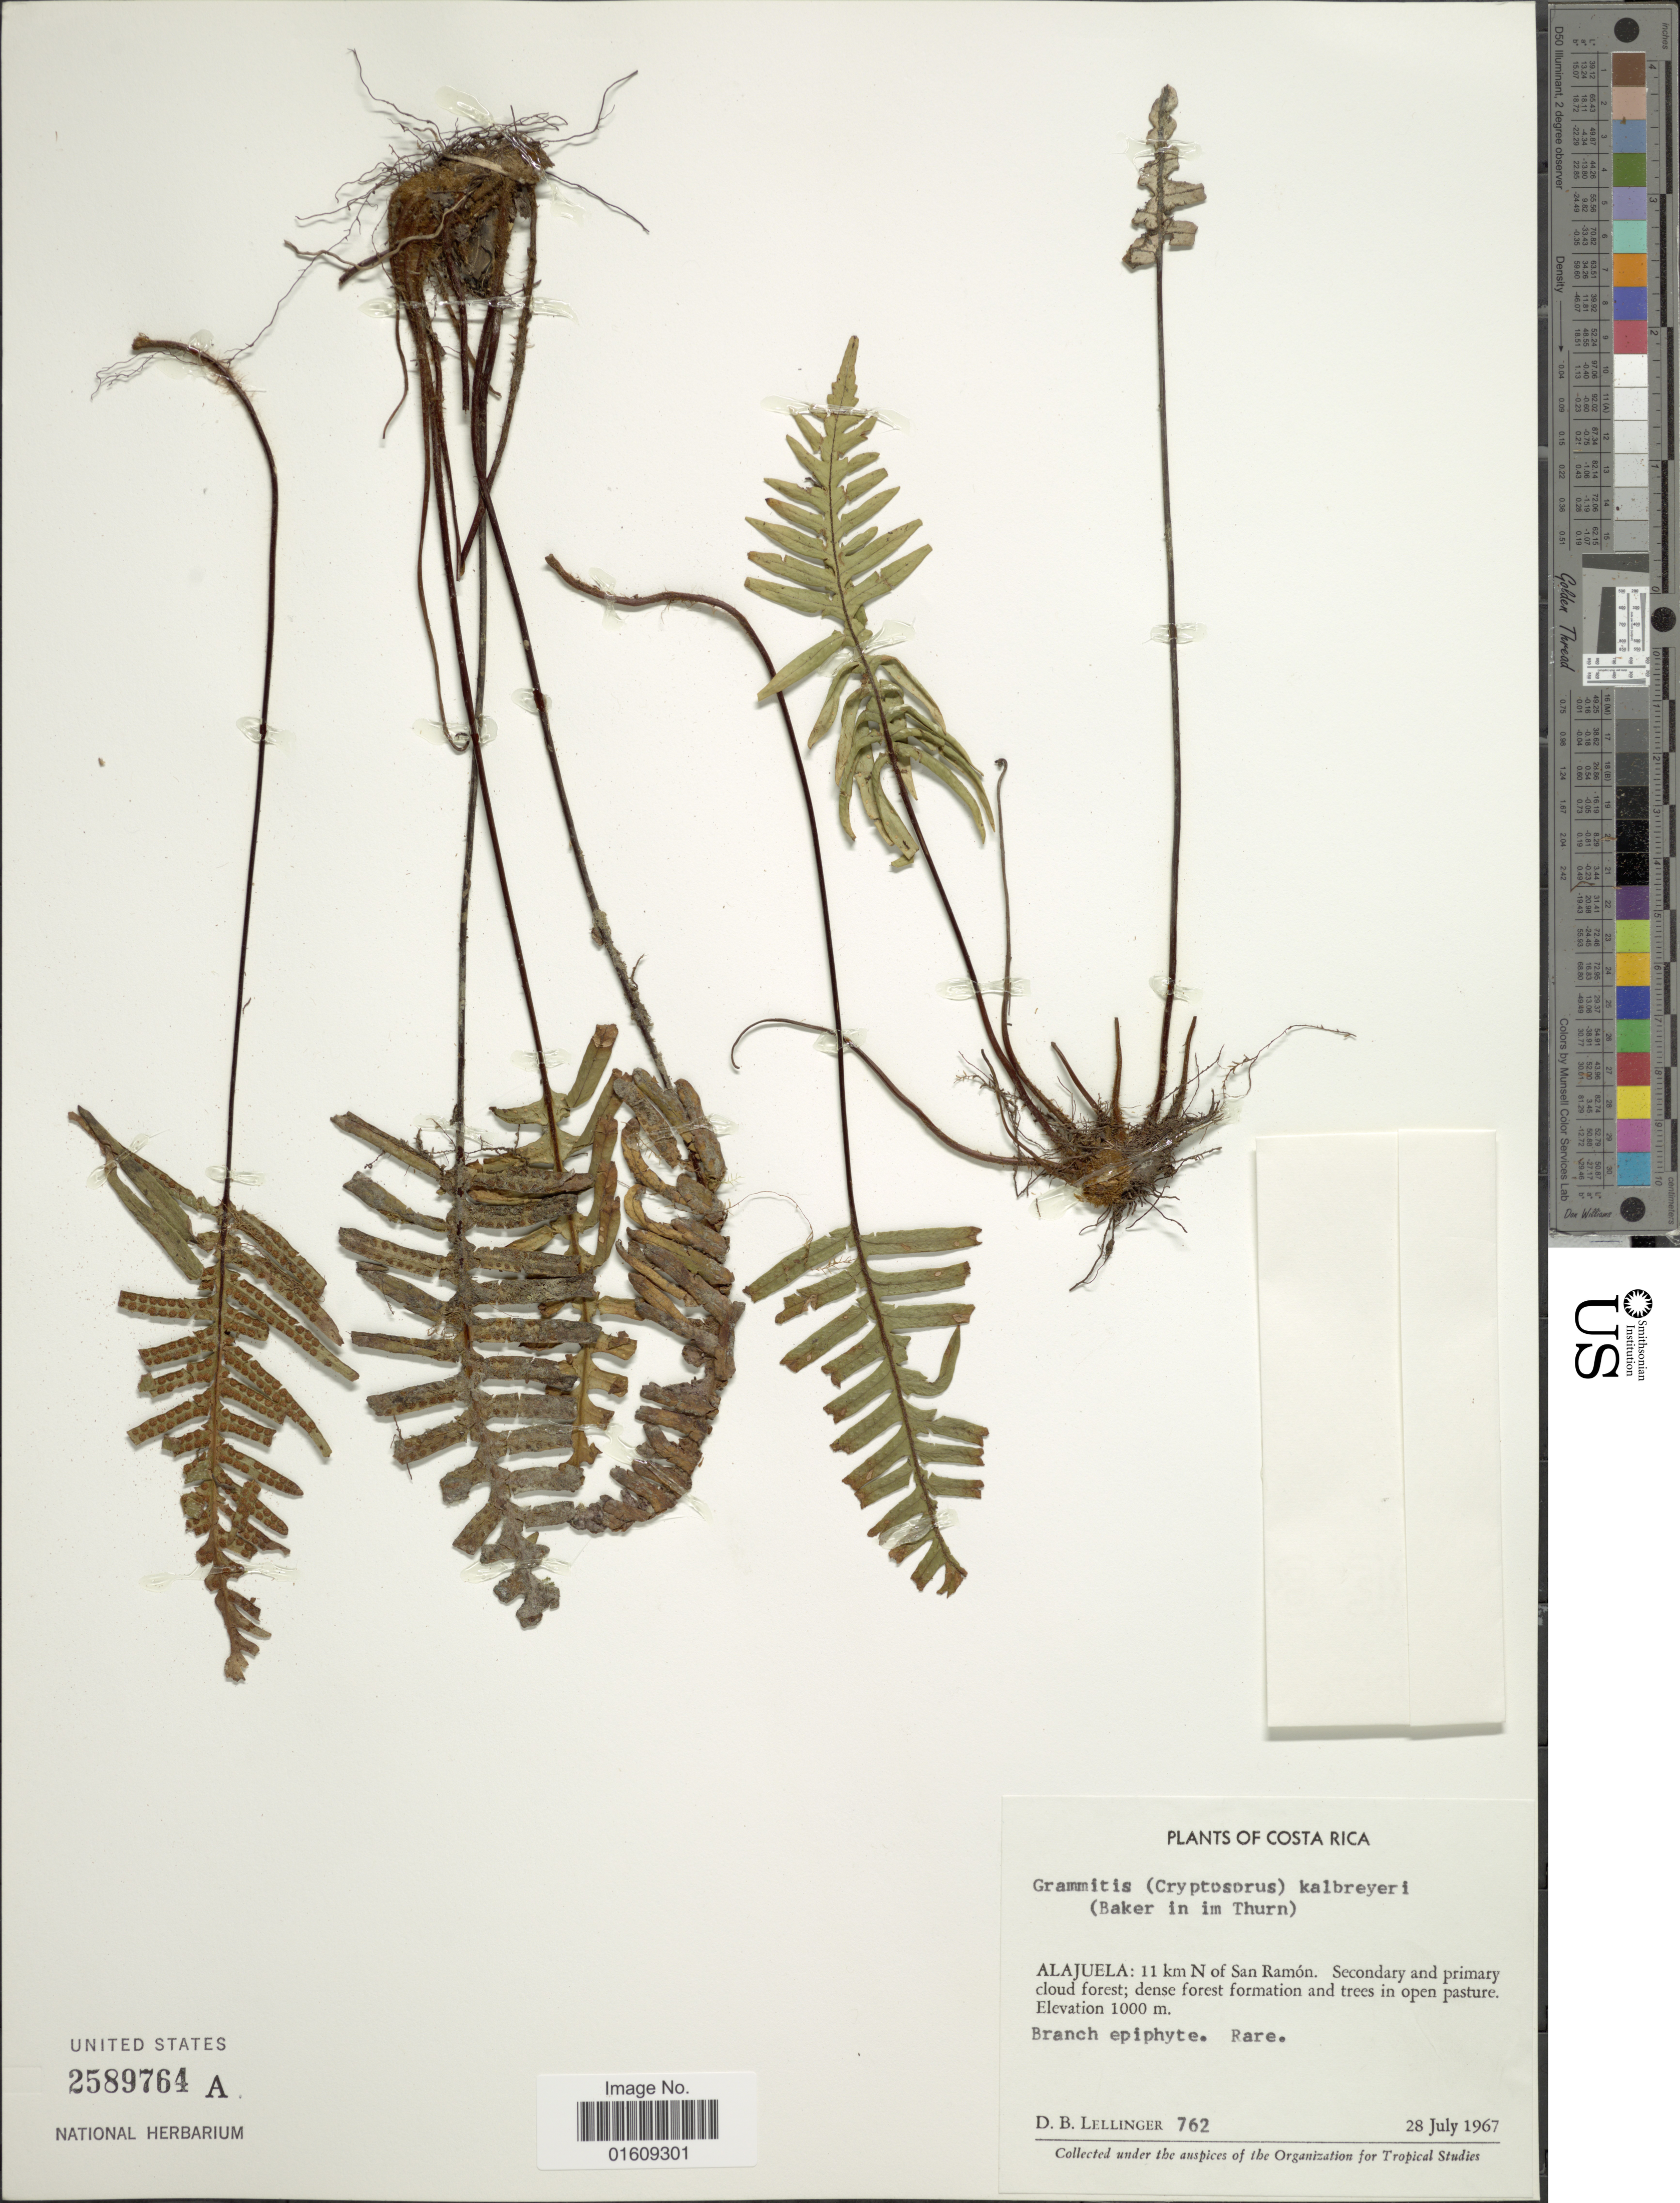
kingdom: Plantae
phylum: Tracheophyta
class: Polypodiopsida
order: Polypodiales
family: Polypodiaceae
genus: Ceradenia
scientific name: Ceradenia kalbreyeri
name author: (Baker) L.E. Bishop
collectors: D. B. Lellinger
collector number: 762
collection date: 1967-07-28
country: Costa Rica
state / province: Alajuela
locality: Costa Rica, Alajuela: 11 km N of San Ramón.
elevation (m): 1000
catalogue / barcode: US 2589764A